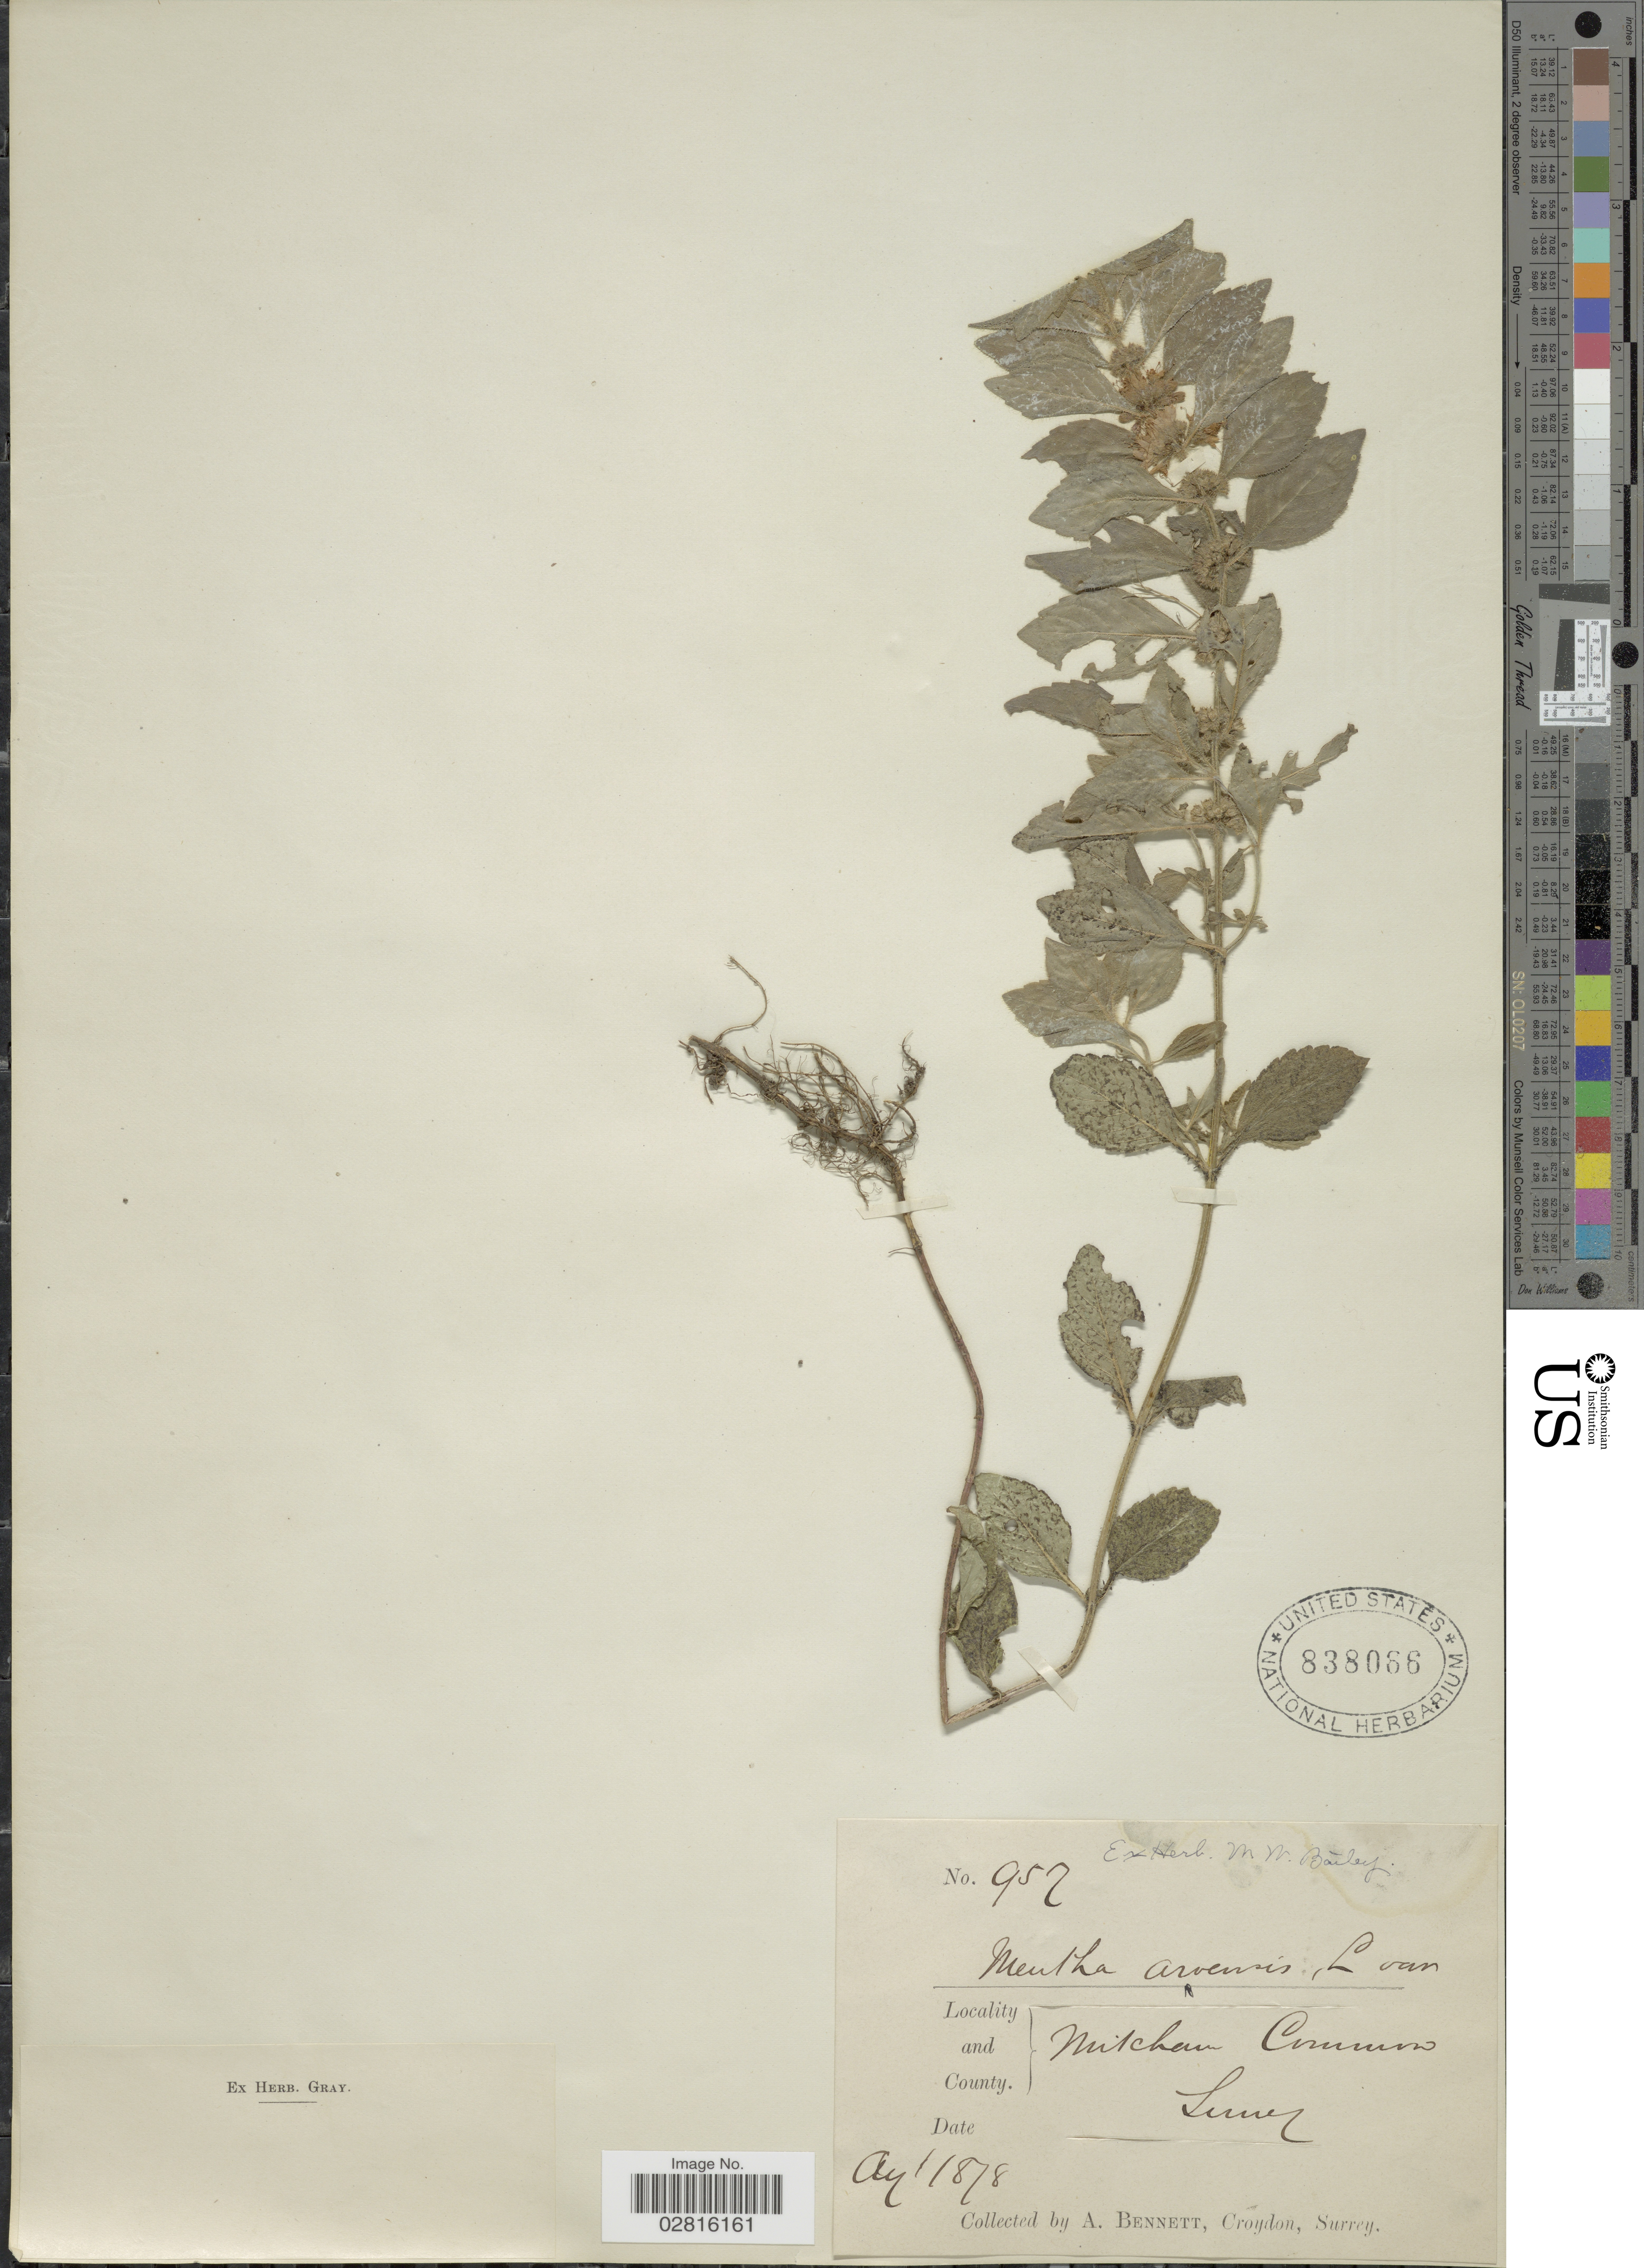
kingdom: Plantae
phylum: Tracheophyta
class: Magnoliopsida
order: Lamiales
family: Lamiaceae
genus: Mentha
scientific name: Mentha arvensis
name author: L.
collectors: A. Bennett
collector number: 957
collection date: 1878-08-01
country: United Kingdom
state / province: England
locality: Mitchan Common. County Lunez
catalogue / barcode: US 838086